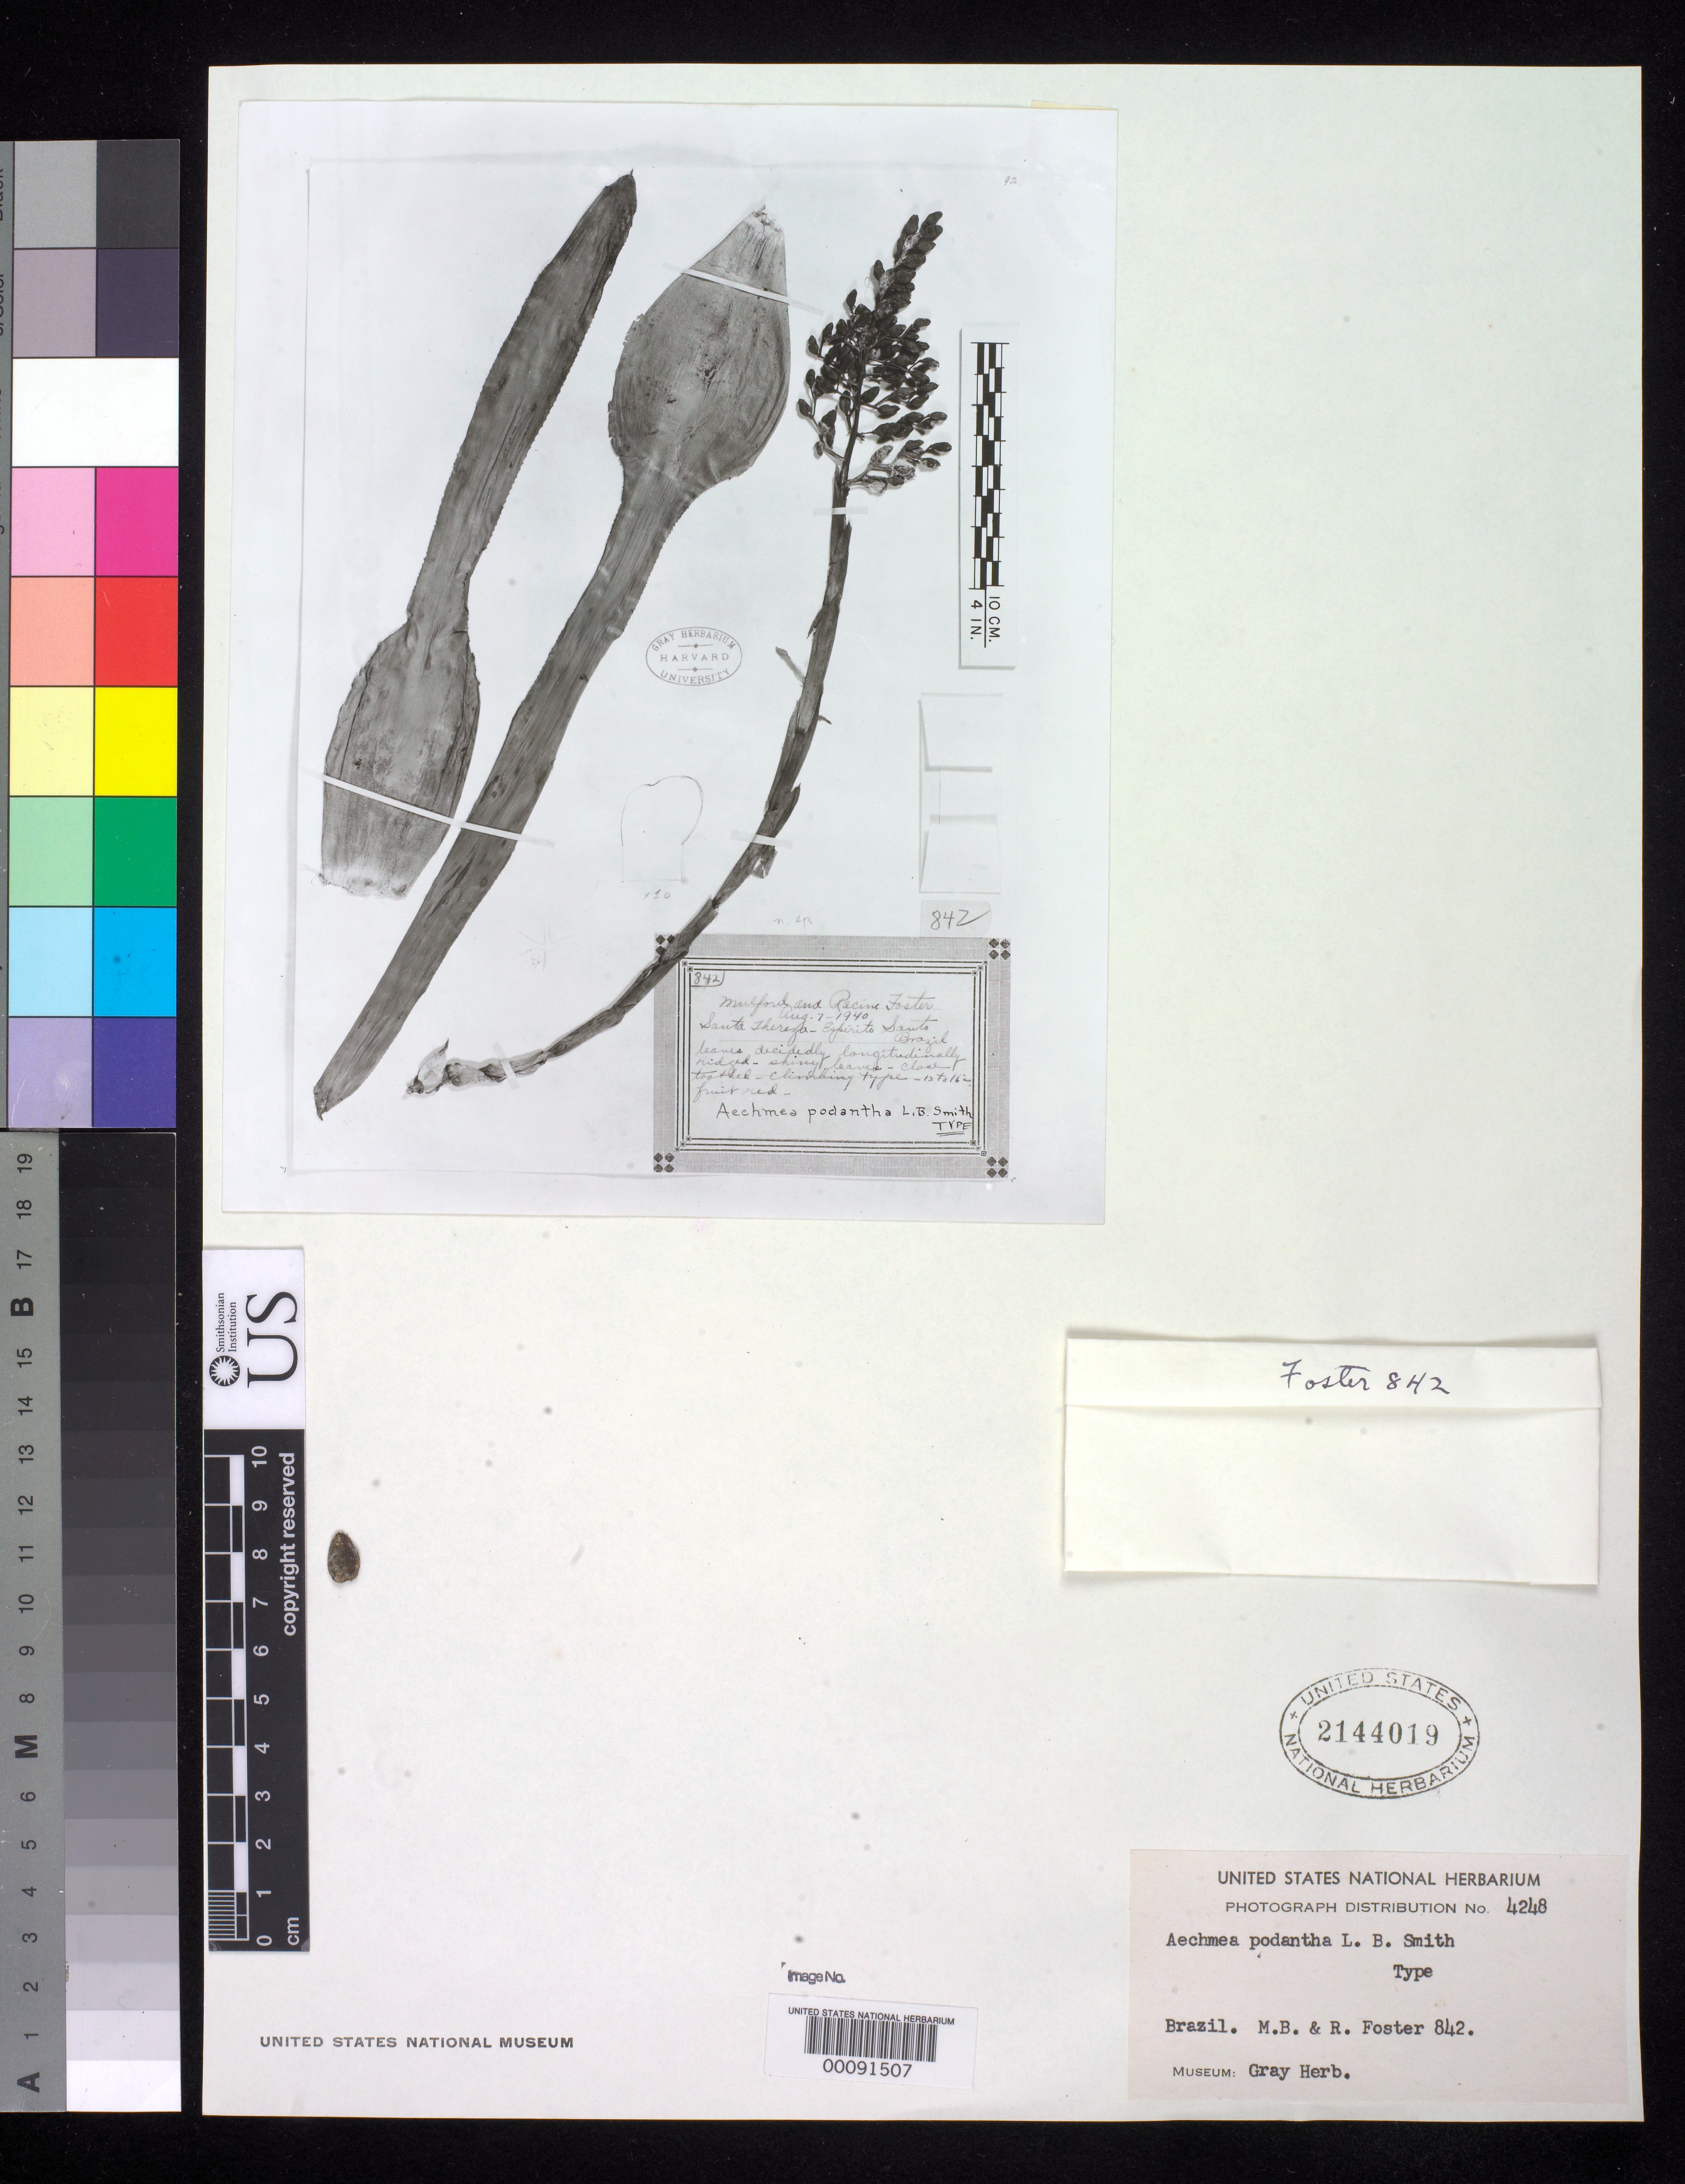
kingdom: Plantae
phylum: Tracheophyta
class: Liliopsida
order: Poales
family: Bromeliaceae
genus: Aechmea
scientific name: Aechmea podantha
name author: L.B. Sm.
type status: Isotype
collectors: M. B. Foster & R. C. Foster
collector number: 842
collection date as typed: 07 Aug 1940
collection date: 1940-08-07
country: Brazil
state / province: Espírito Santo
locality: Santa Teresa ("Santa Theresa").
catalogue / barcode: US 2144019